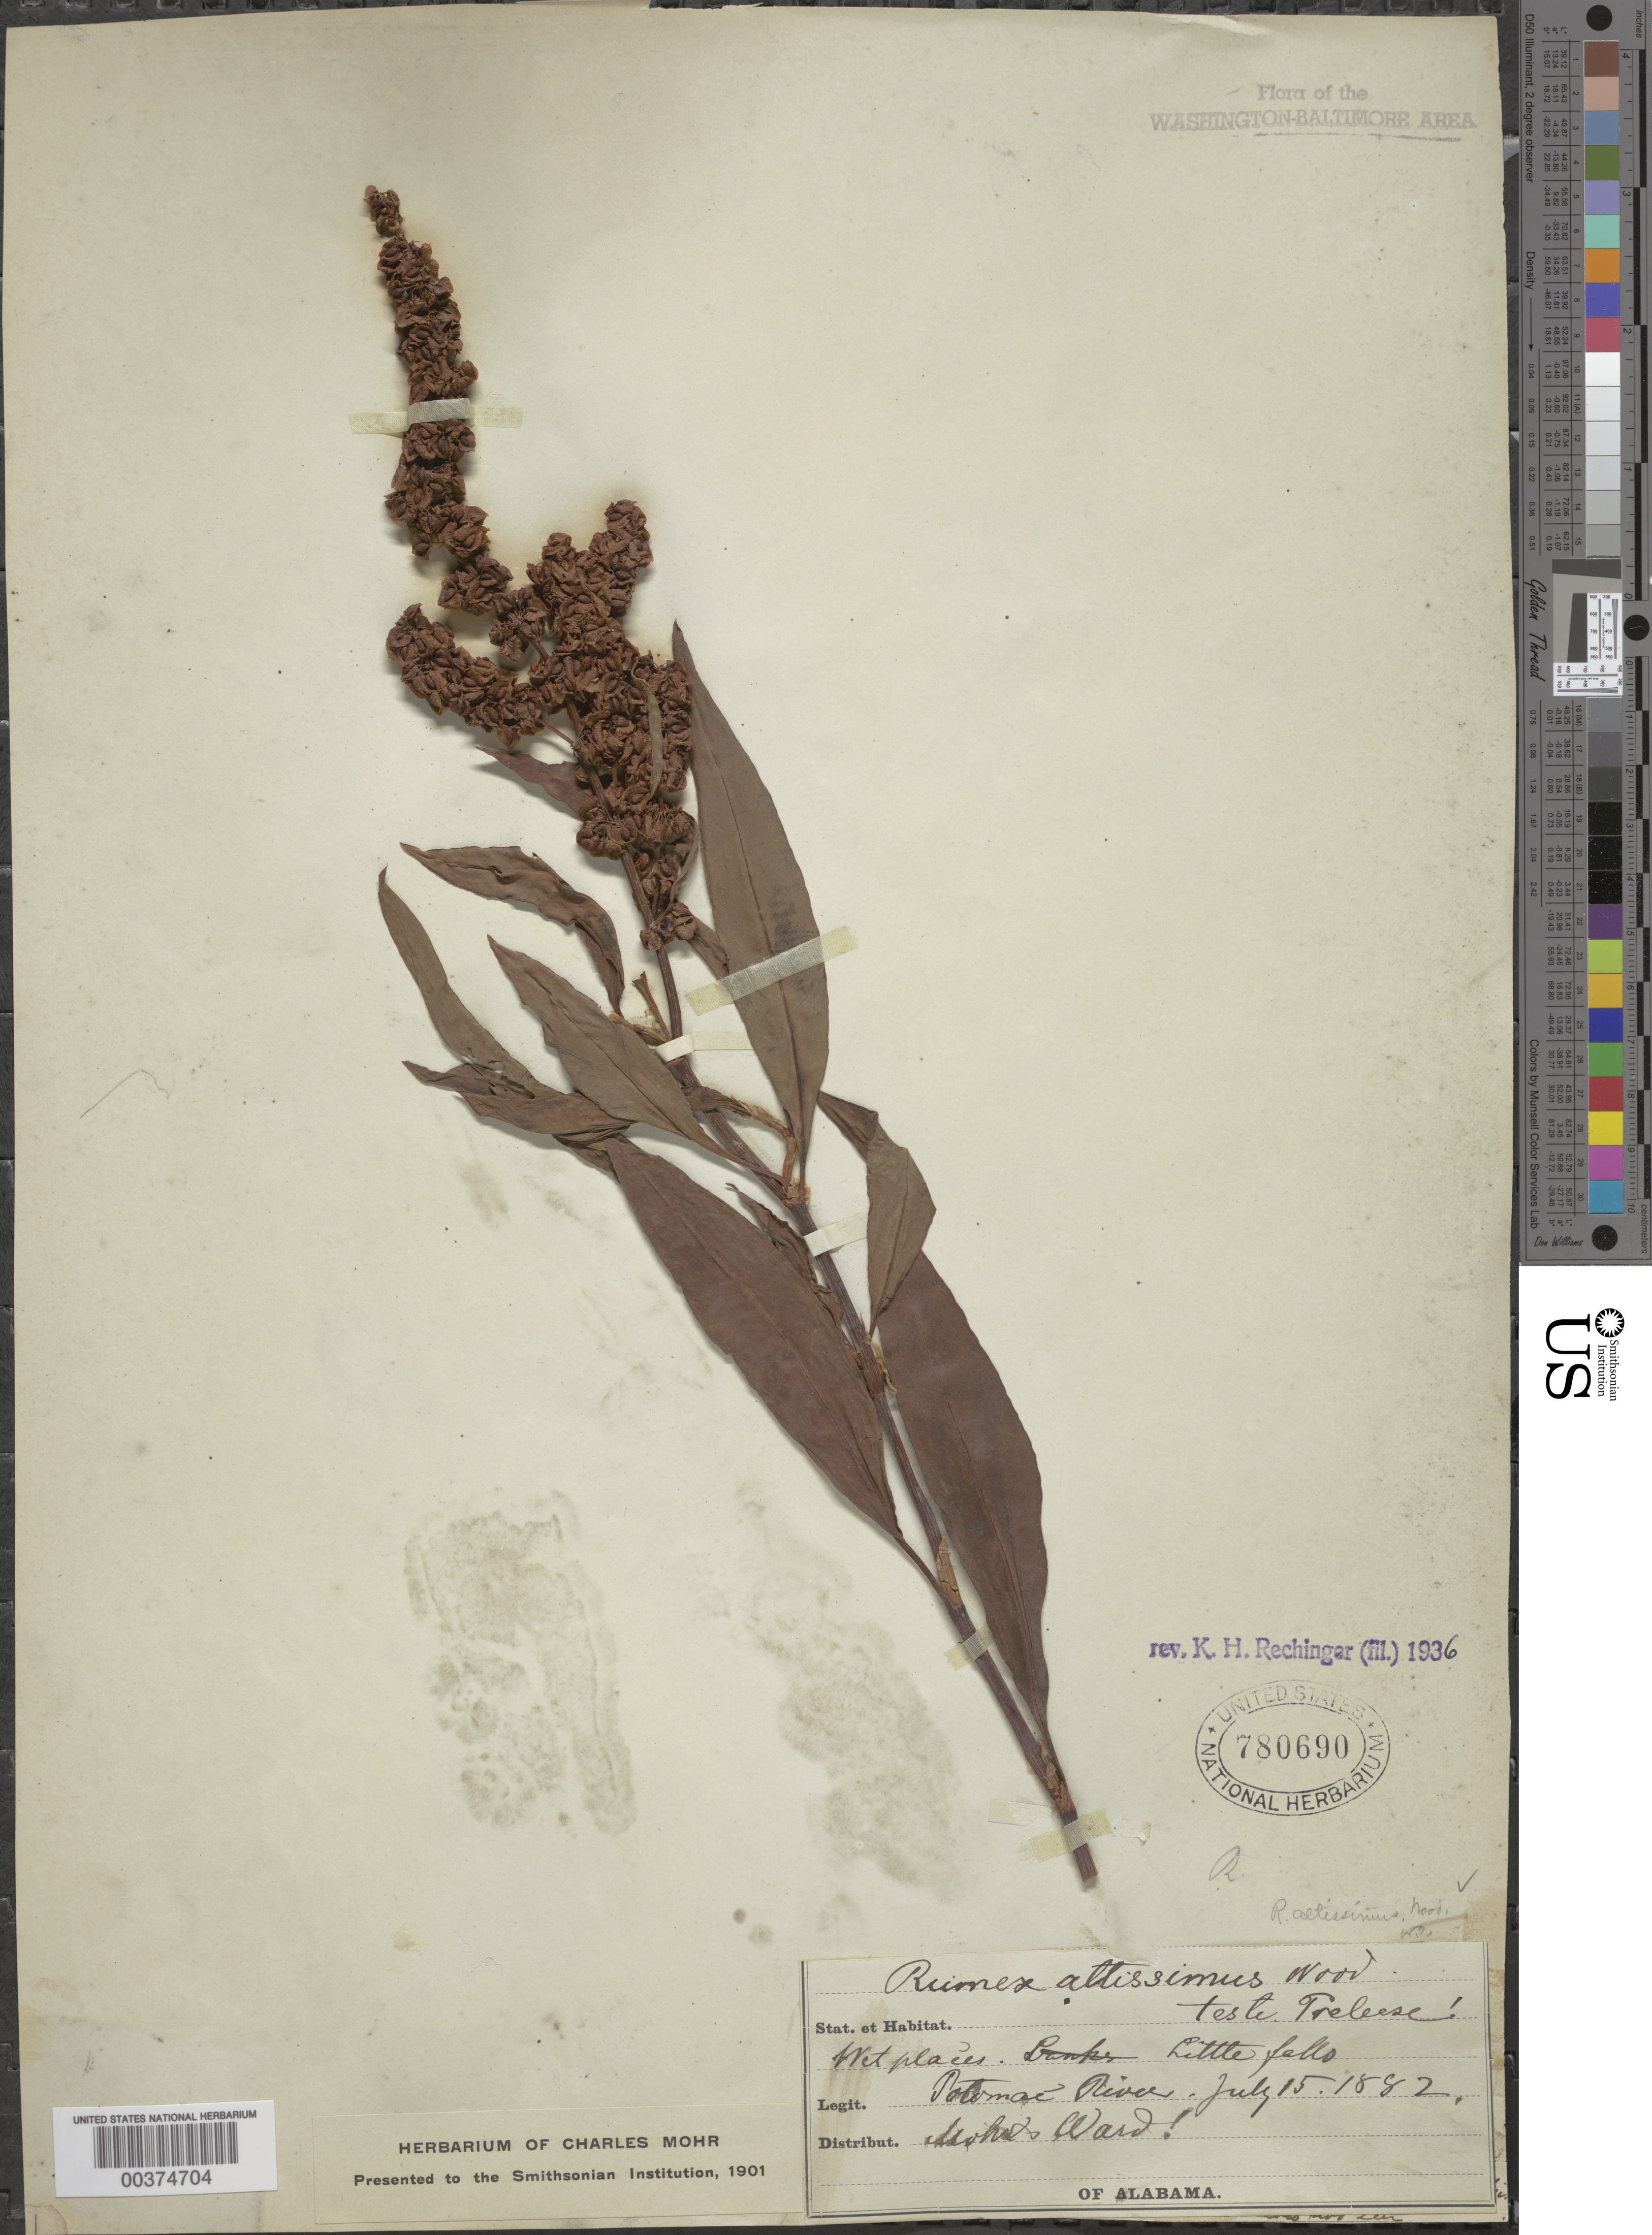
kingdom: Plantae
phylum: Tracheophyta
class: Magnoliopsida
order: Caryophyllales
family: Polygonaceae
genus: Rumex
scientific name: Rumex altissimus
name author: Alph. Wood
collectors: C. T. Mohr & L. F. Ward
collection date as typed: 15 Jul 1882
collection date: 1882-07-15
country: United States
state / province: Maryland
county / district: Montgomery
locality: Little Falls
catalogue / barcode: US 780690